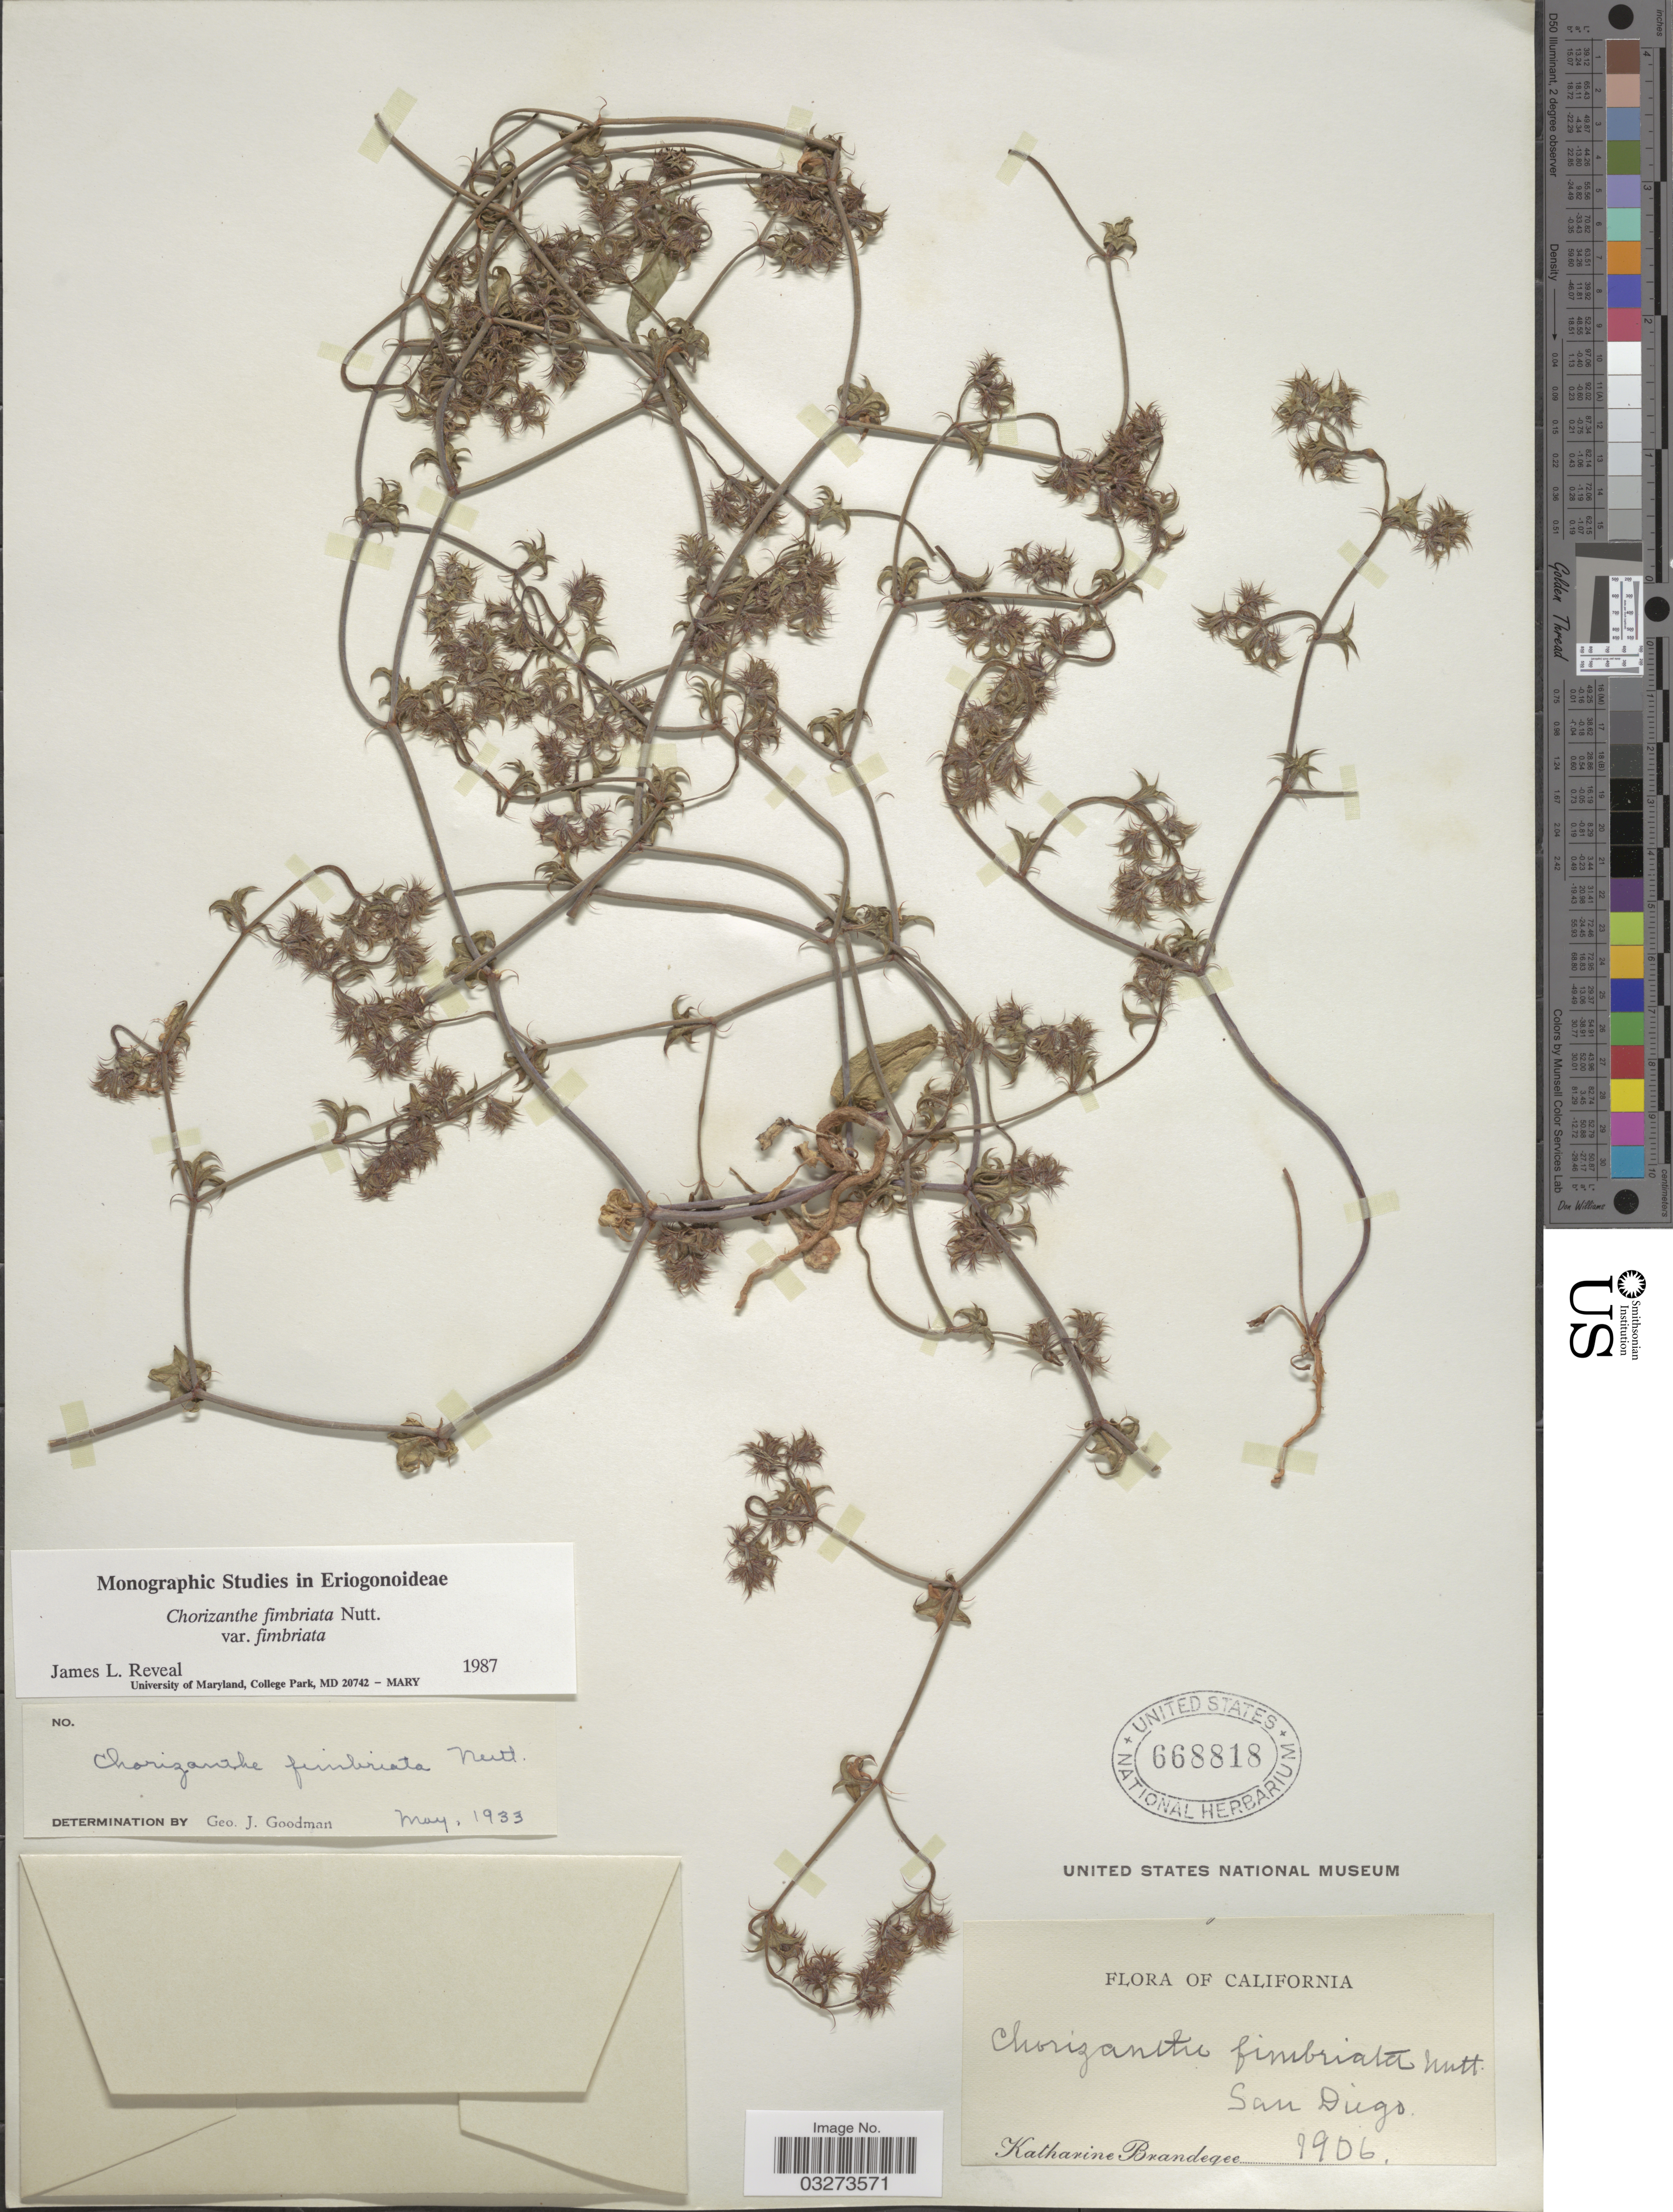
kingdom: Plantae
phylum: Tracheophyta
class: Magnoliopsida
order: Caryophyllales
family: Polygonaceae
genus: Chorizanthe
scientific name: Chorizanthe fimbriata var. fimbriata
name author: Nutt.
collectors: M. K. Brandegee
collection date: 1906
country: United States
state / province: California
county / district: San Diego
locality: San Diego.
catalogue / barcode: US 668818